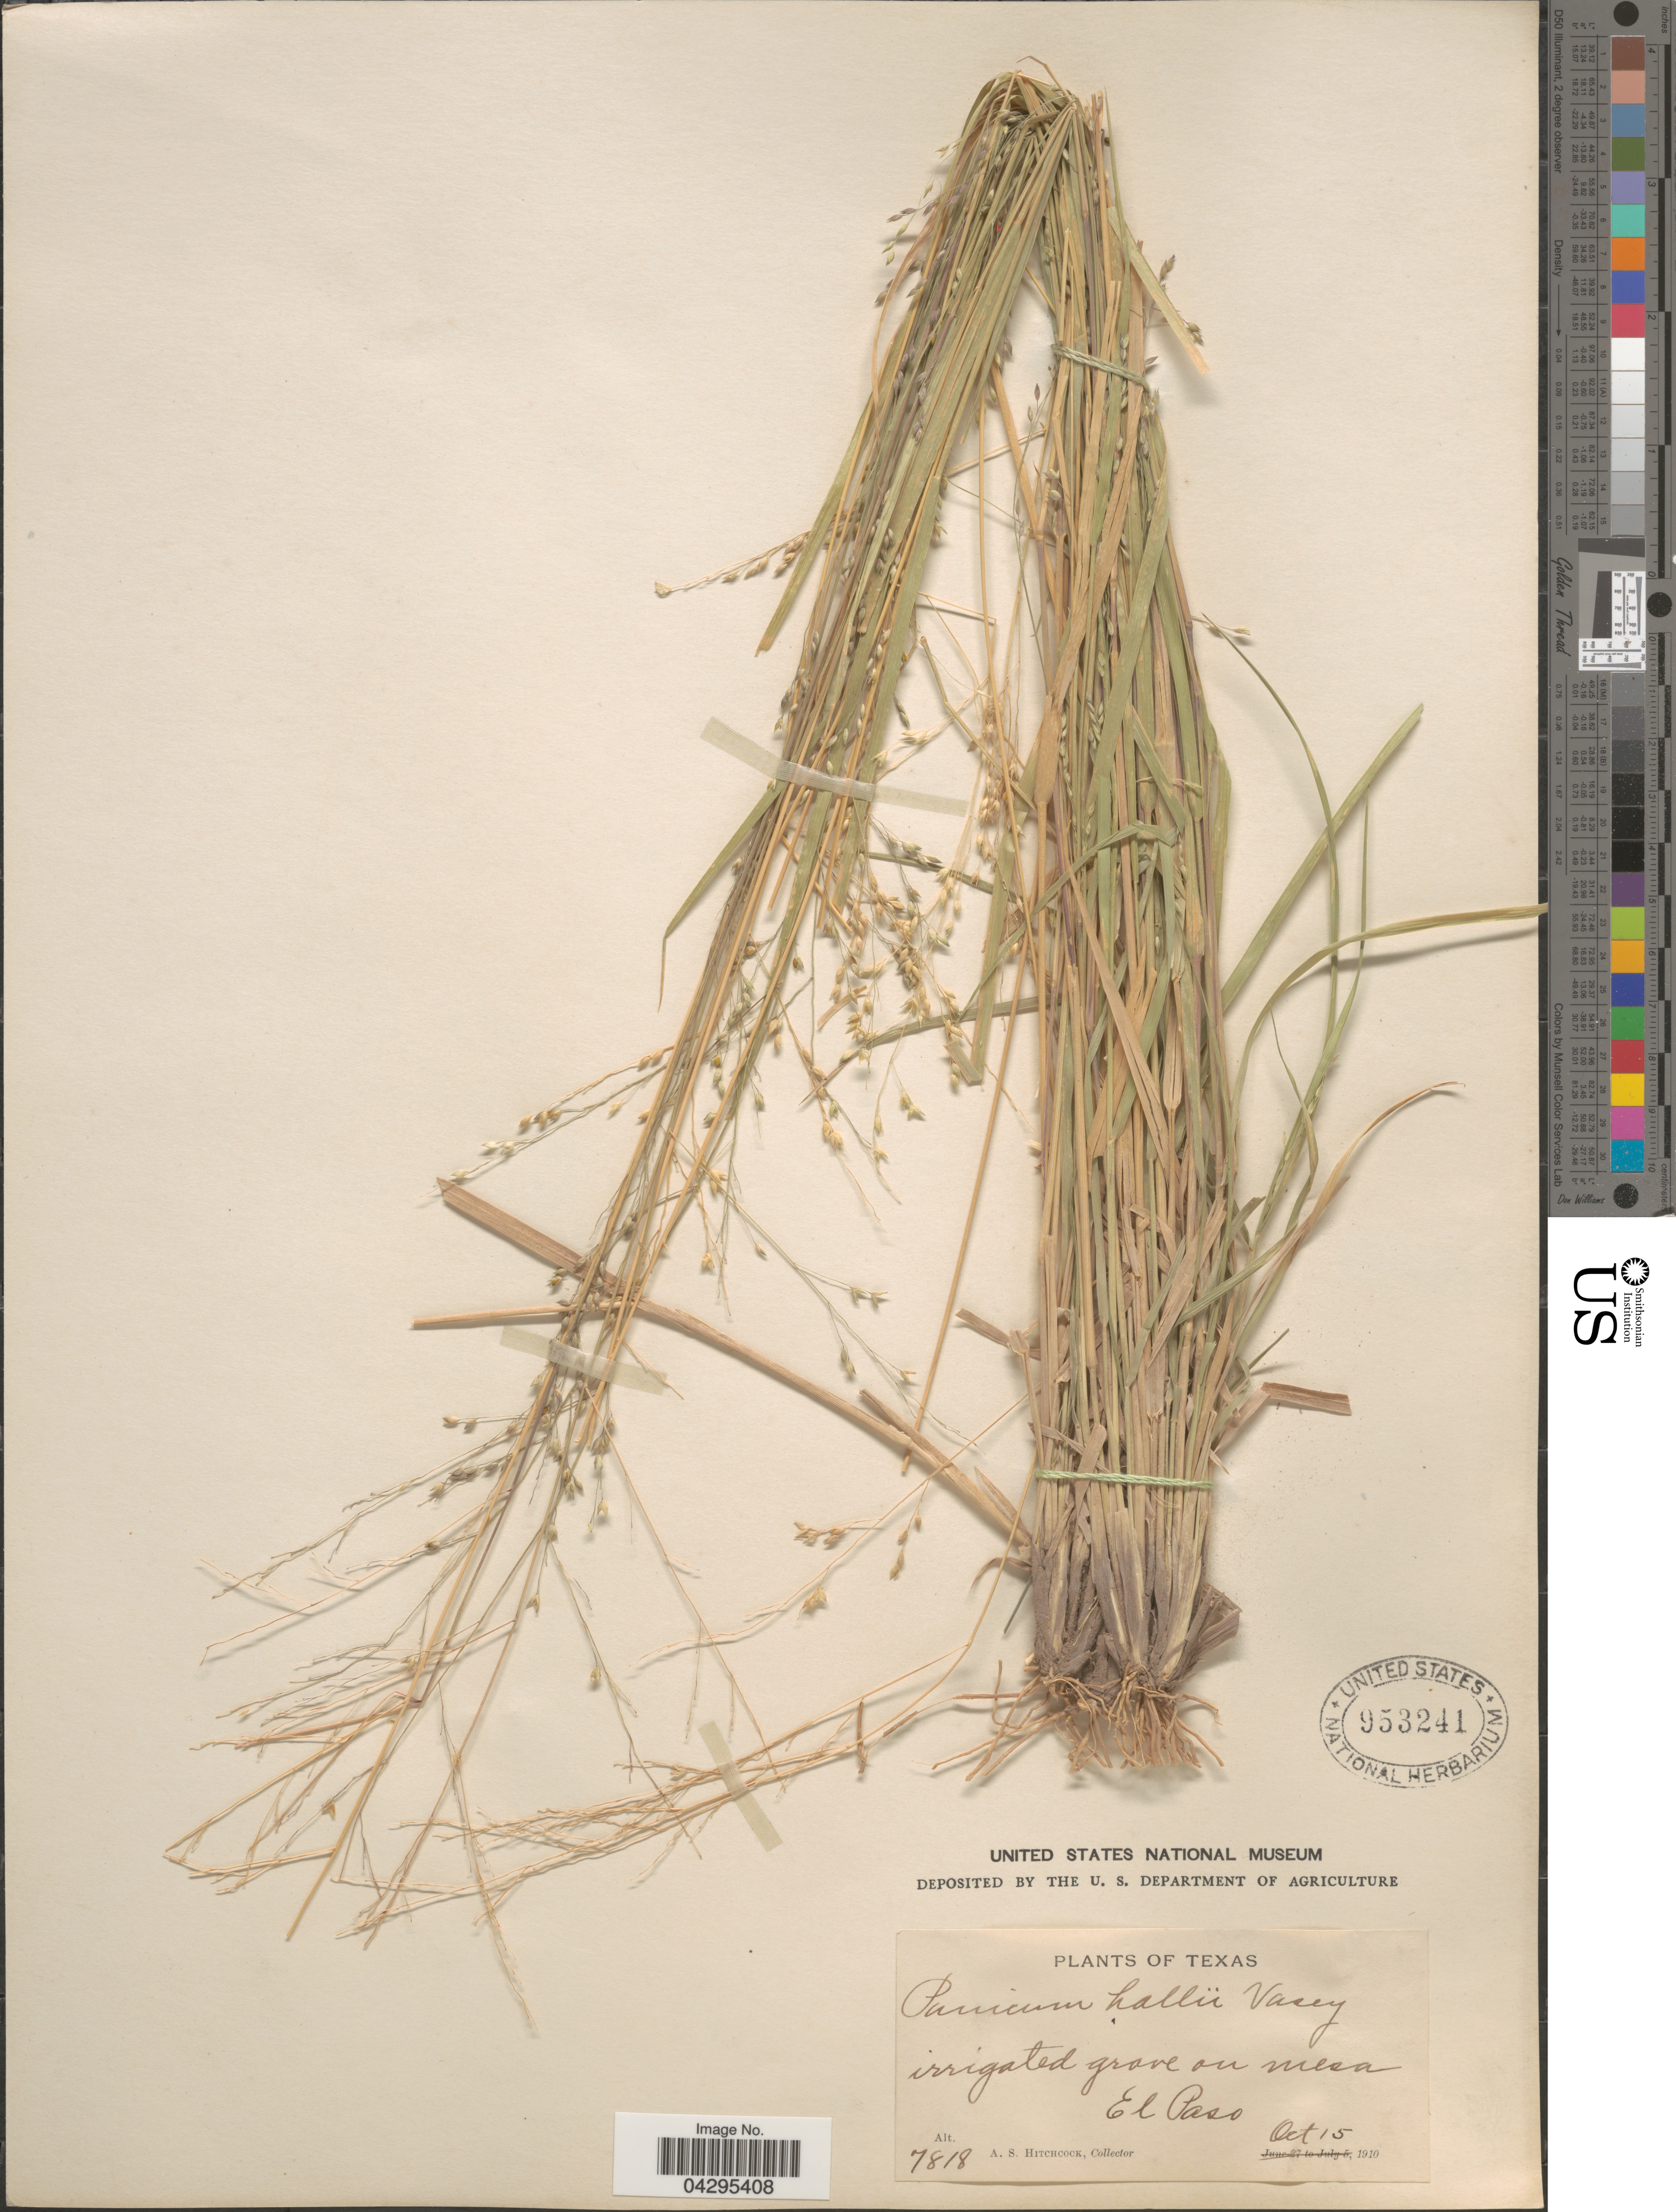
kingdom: Plantae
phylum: Tracheophyta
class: Liliopsida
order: Poales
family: Poaceae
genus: Panicum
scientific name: Panicum hallii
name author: Vasey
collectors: A. S. Hitchcock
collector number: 7818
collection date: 1910-10-15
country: United States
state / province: Texas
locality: Irrigated grave on mesa. El Paso.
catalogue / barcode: US 953241